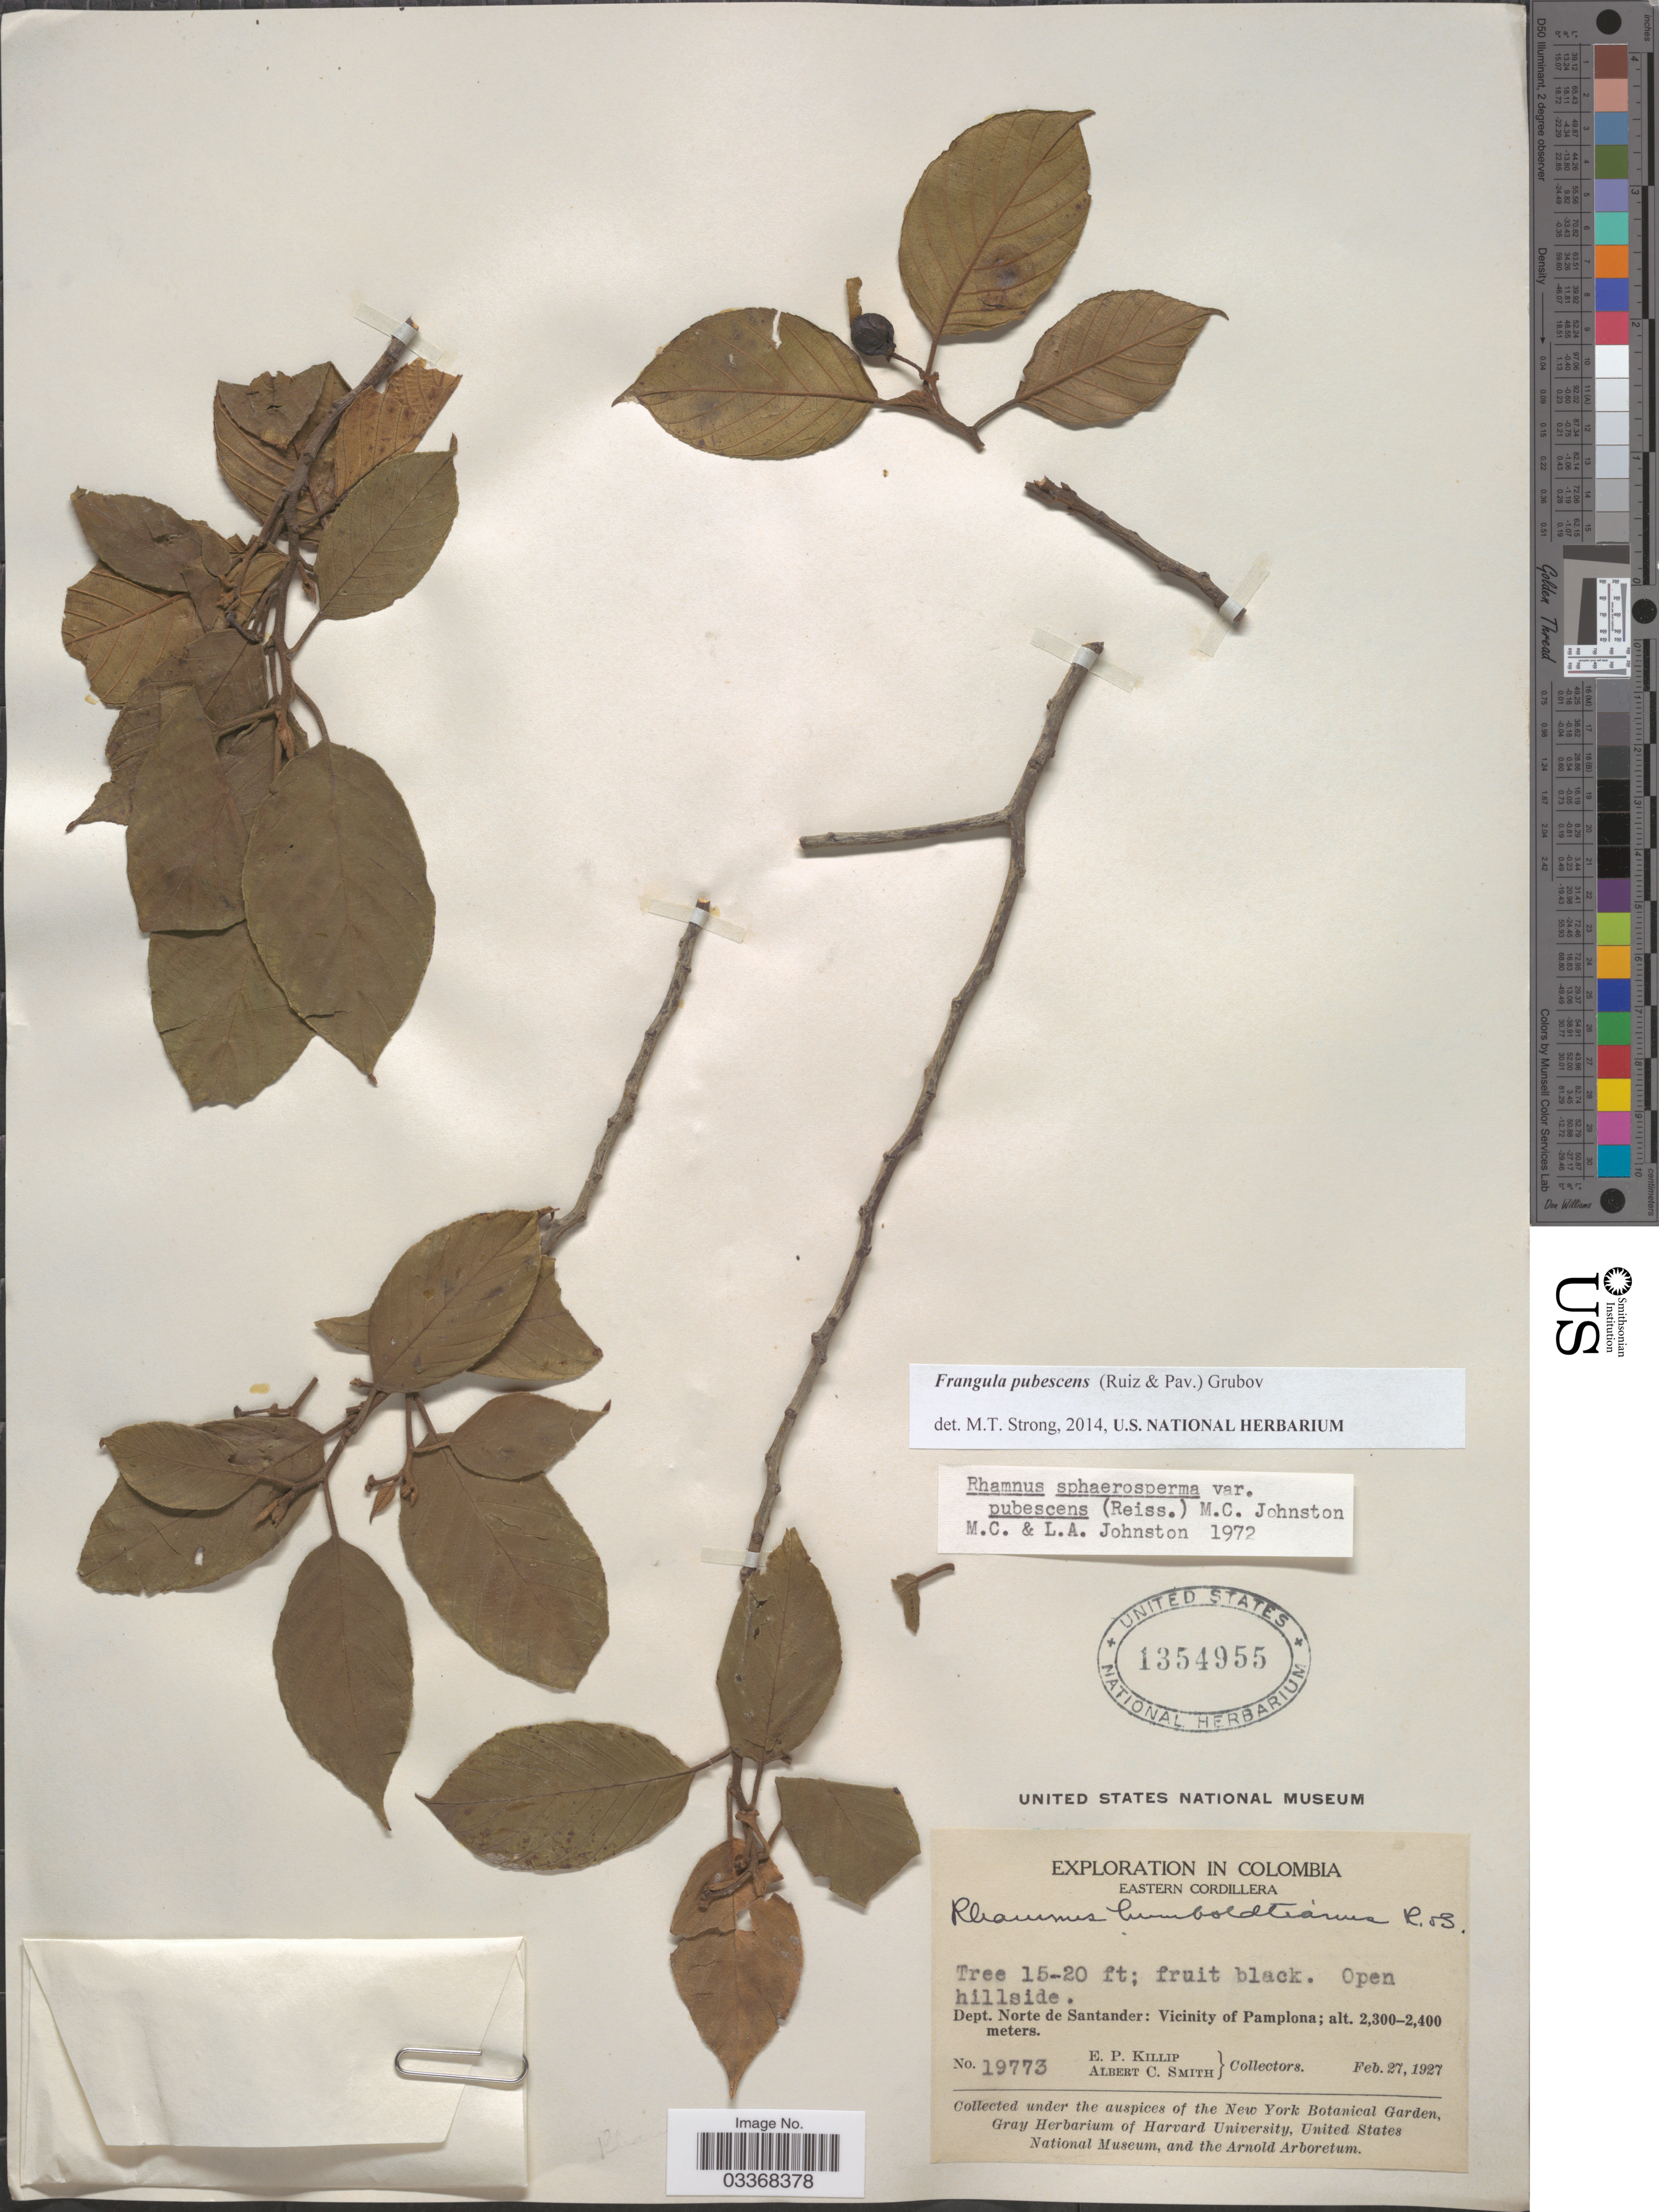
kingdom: Plantae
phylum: Tracheophyta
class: Magnoliopsida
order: Rosales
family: Rhamnaceae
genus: Frangula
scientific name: Frangula pubescens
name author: (Ruiz & Pav.) Grubov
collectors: E. P. Killip & A. C. Smith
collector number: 19773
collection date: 1927-02-27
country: Colombia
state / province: Norte de Santander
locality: Eastern Cordillera. Dept. Norte de Santander: Vicinity of Pamplona.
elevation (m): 2300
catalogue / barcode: US 1354955